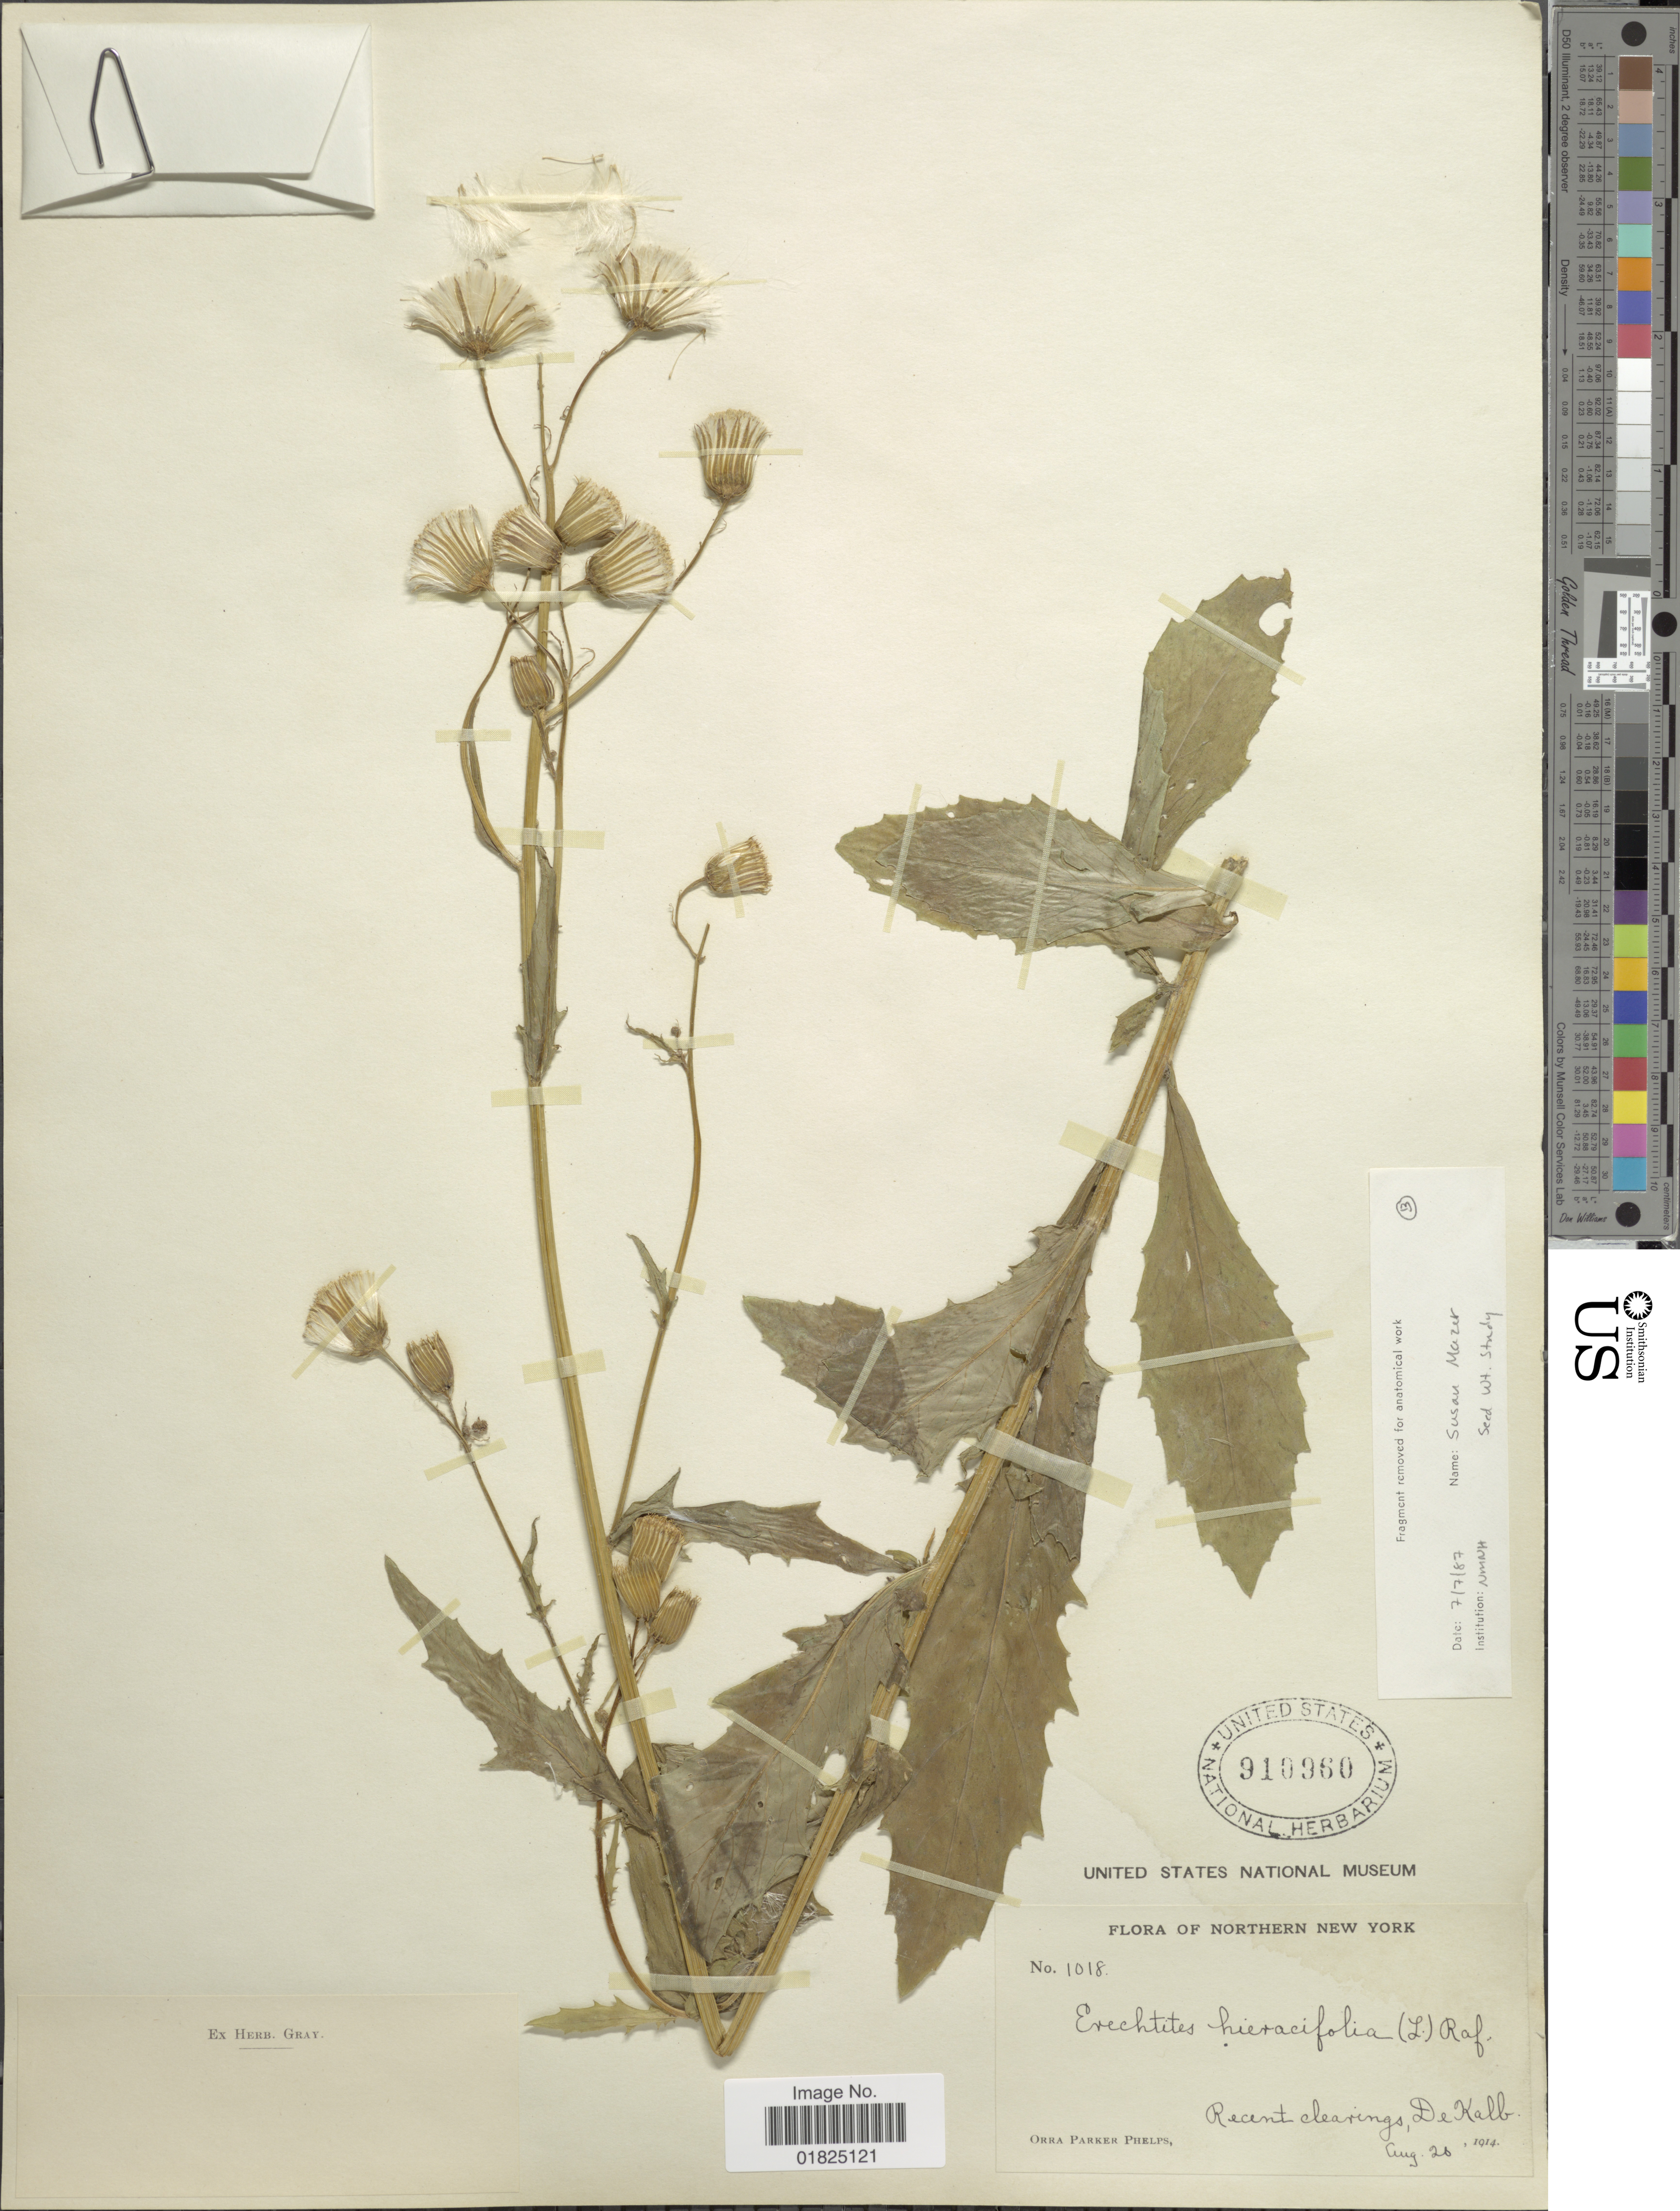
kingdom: Plantae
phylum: Tracheophyta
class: Magnoliopsida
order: Asterales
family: Asteraceae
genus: Erechtites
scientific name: Erechtites hieraciifolius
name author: (L.) Raf. ex DC.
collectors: O. P. Phelps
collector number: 1018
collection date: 1914-08-26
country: United States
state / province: New York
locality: Northern New York, Recent clearings, De Kalb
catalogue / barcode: US 910960